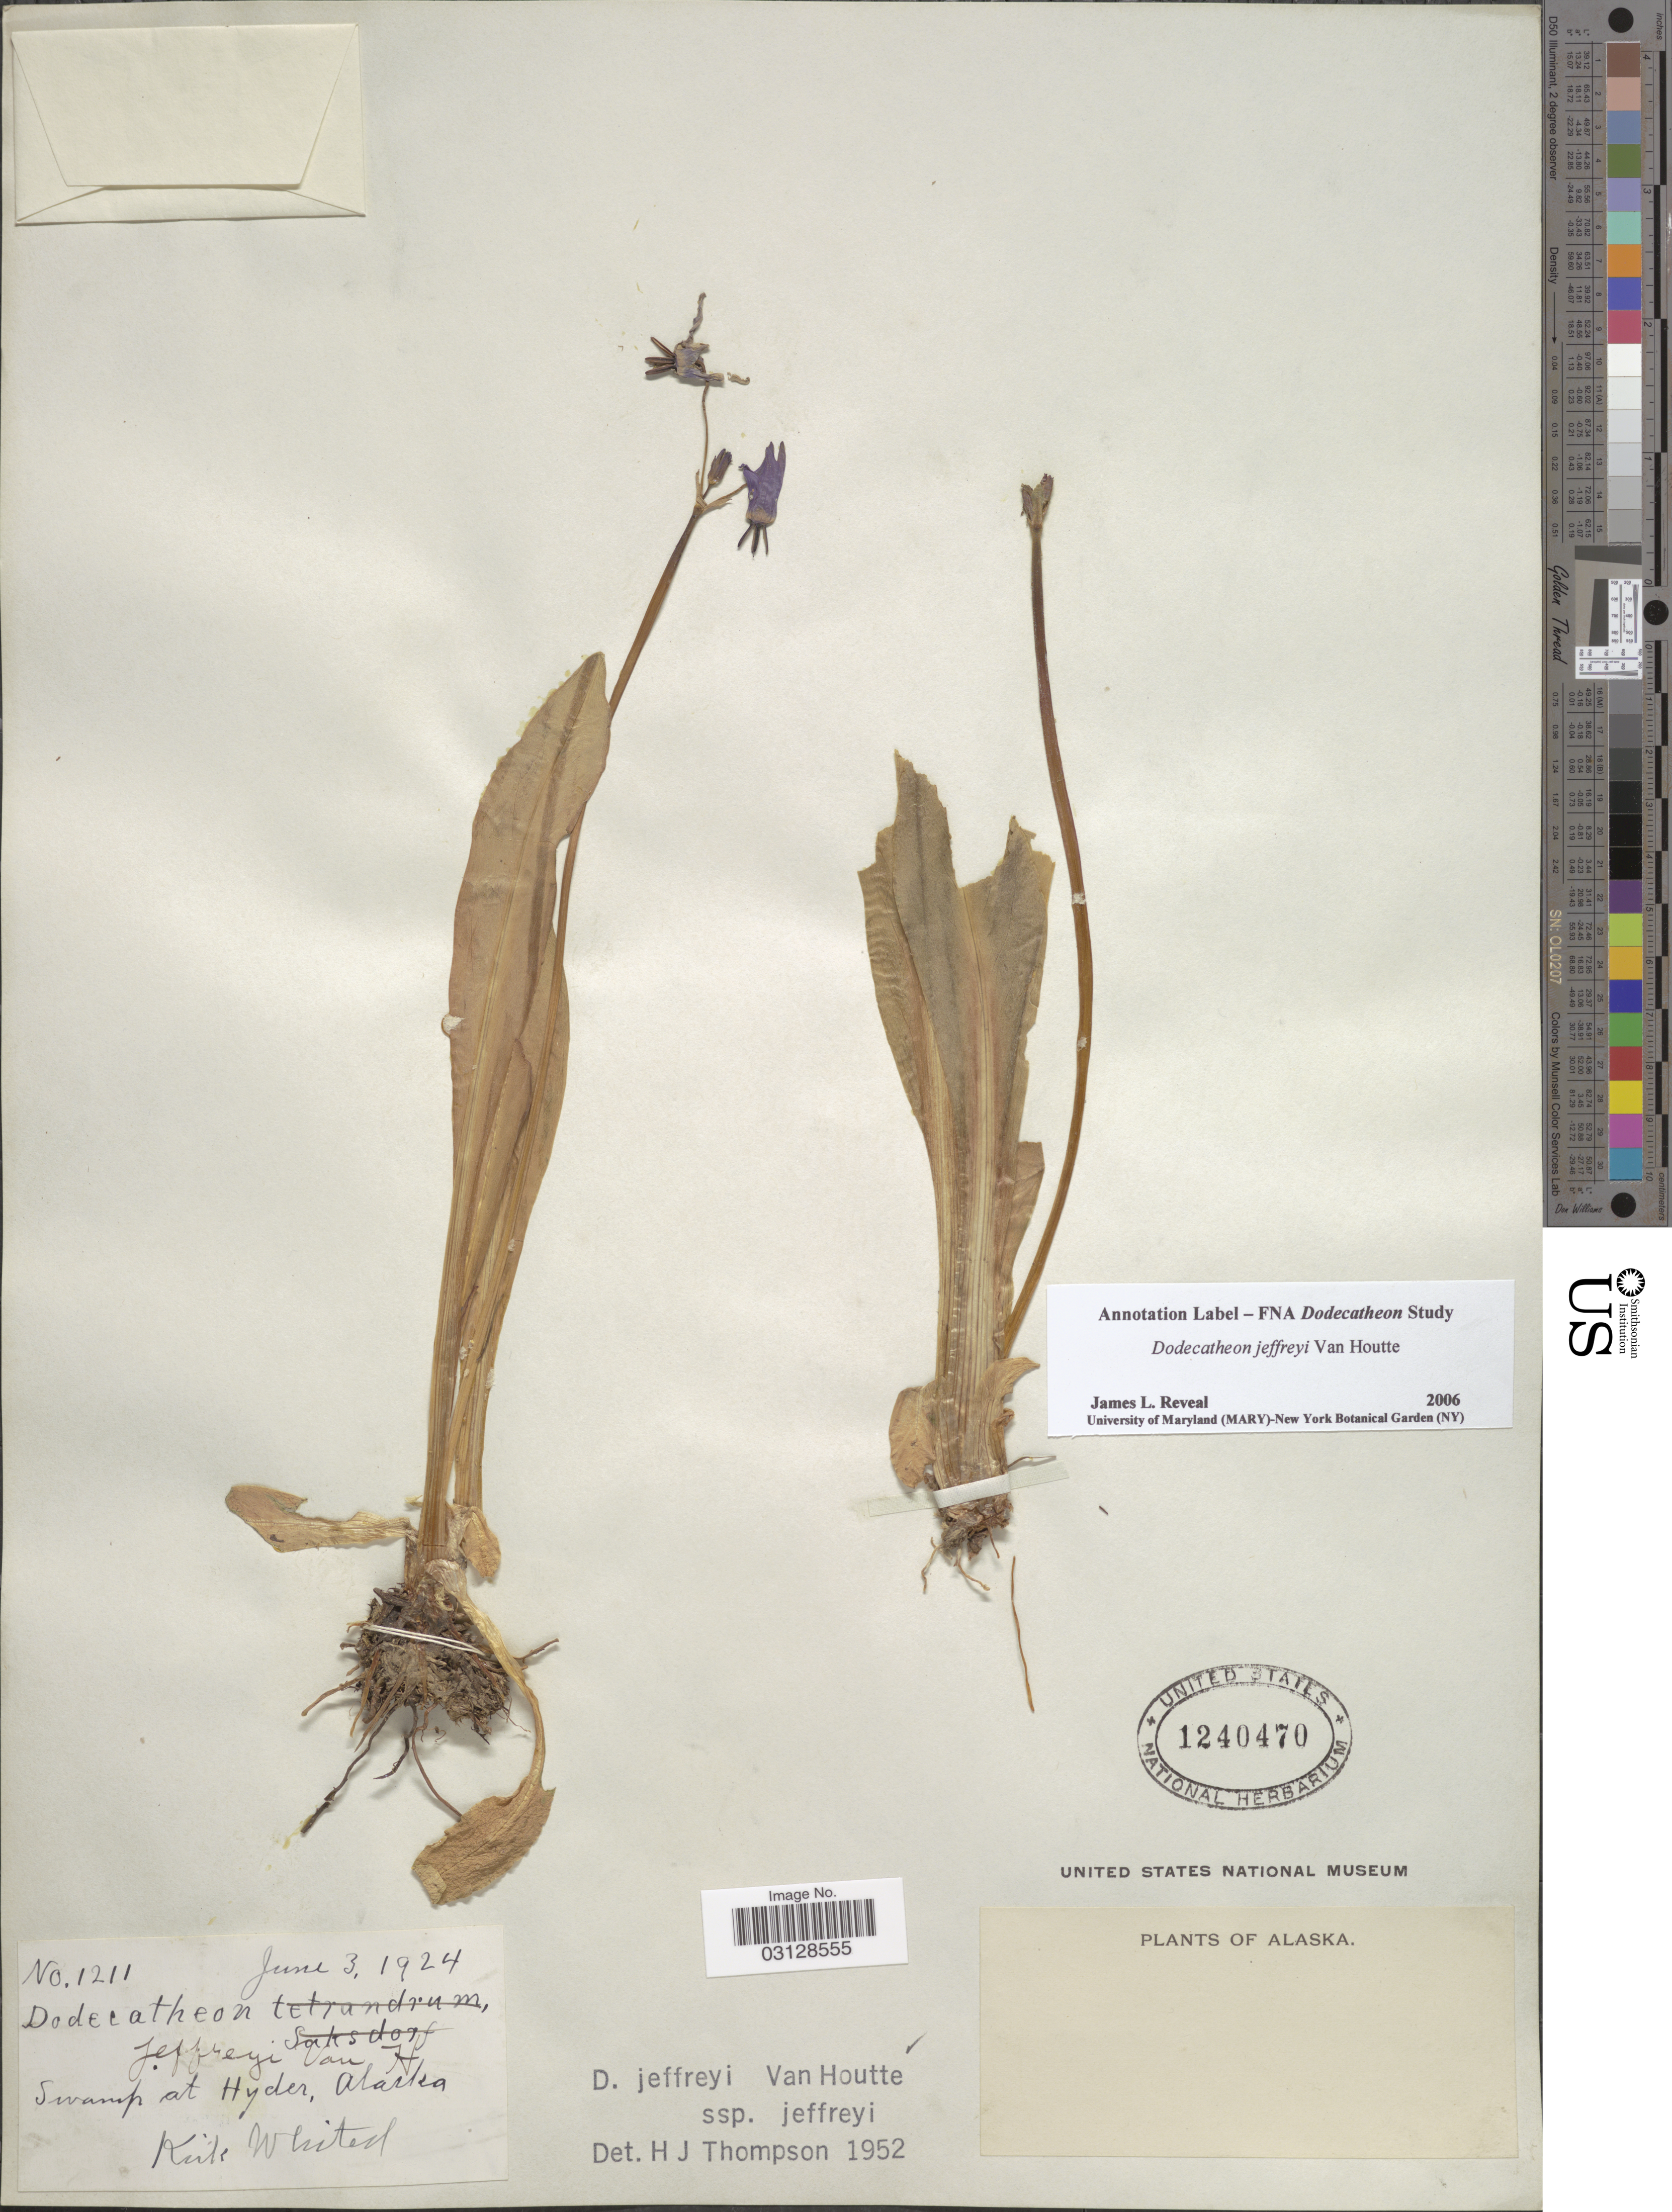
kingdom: Plantae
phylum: Tracheophyta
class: Magnoliopsida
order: Ericales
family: Primulaceae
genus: Dodecatheon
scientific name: Dodecatheon jeffreyi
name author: Van Houtte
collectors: K. Whited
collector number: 1211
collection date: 1924-06-03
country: United States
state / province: Alaska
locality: Swamp at Hyder.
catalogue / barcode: US 1240470